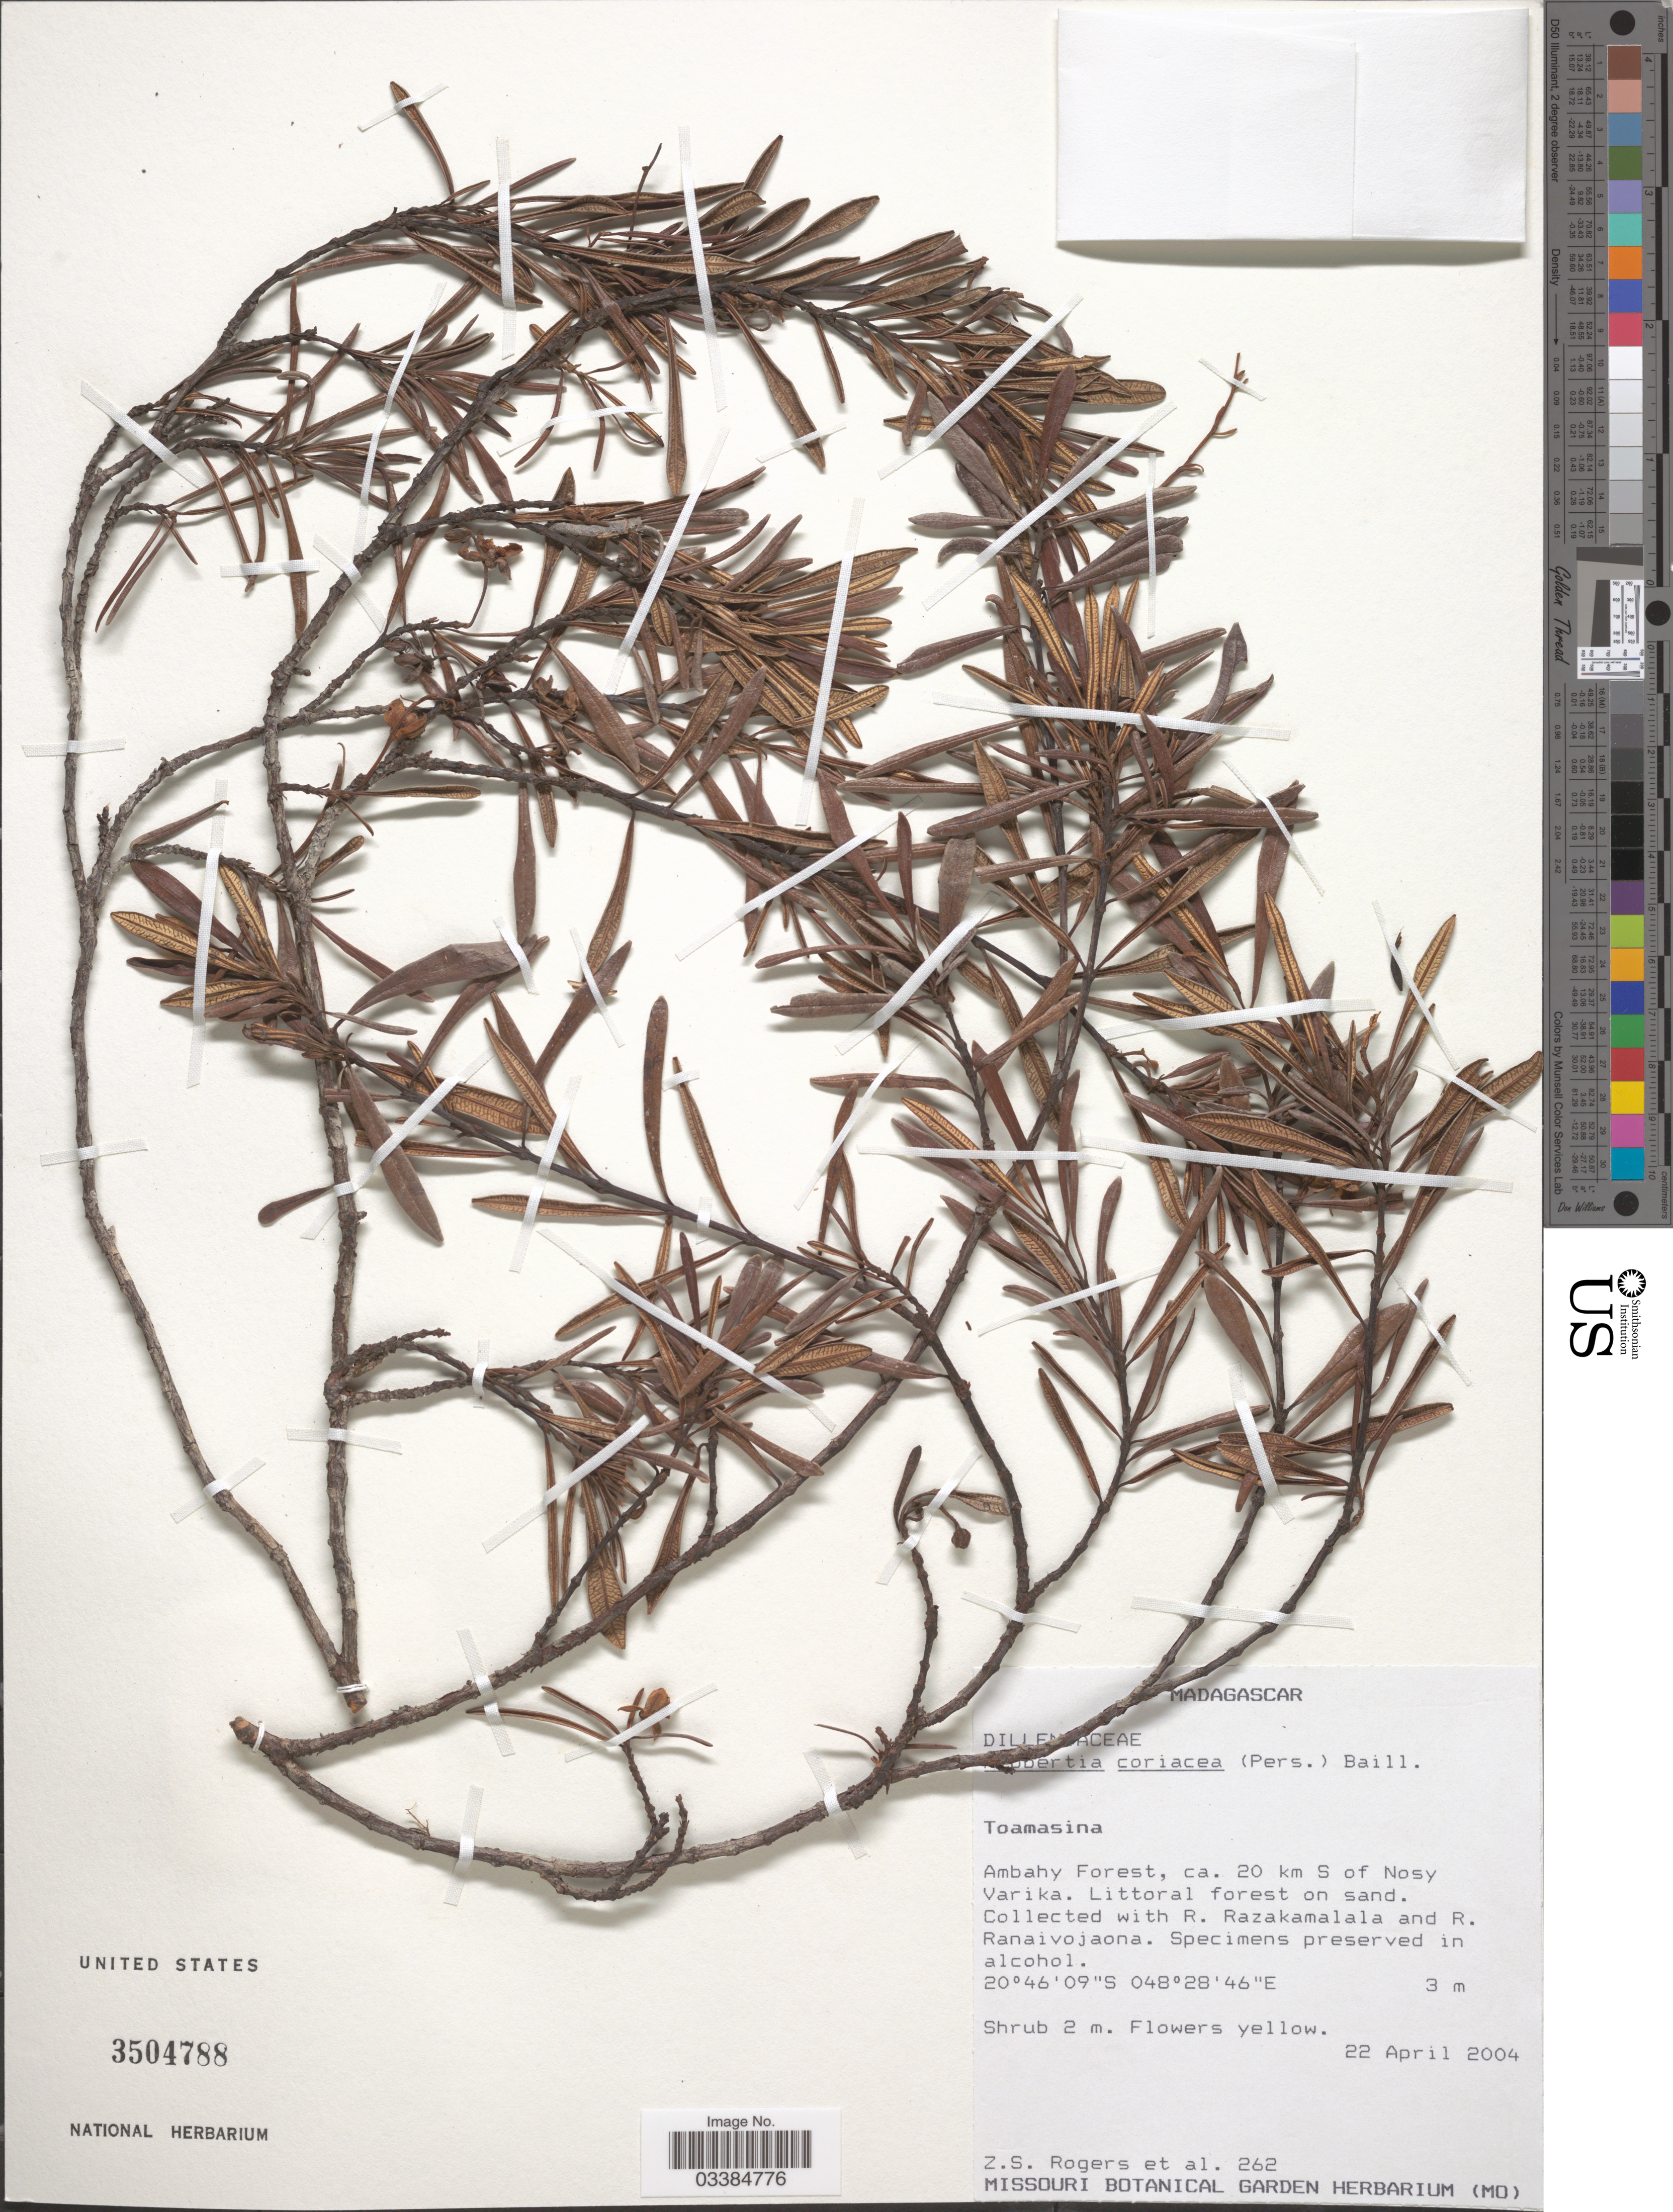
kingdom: Plantae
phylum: Tracheophyta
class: Magnoliopsida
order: Dilleniales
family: Dilleniaceae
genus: Hibbertia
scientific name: Hibbertia coriacea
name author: Baill.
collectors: Z. S. Rogers, R. Razakamalala & R. Ranaivojaona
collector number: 262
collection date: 2004-04-22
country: Madagascar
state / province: Vatovavy Fitovinany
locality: Ambahy Forest, ca. 20 km S of Nosy Varika.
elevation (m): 3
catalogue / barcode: US 3504788